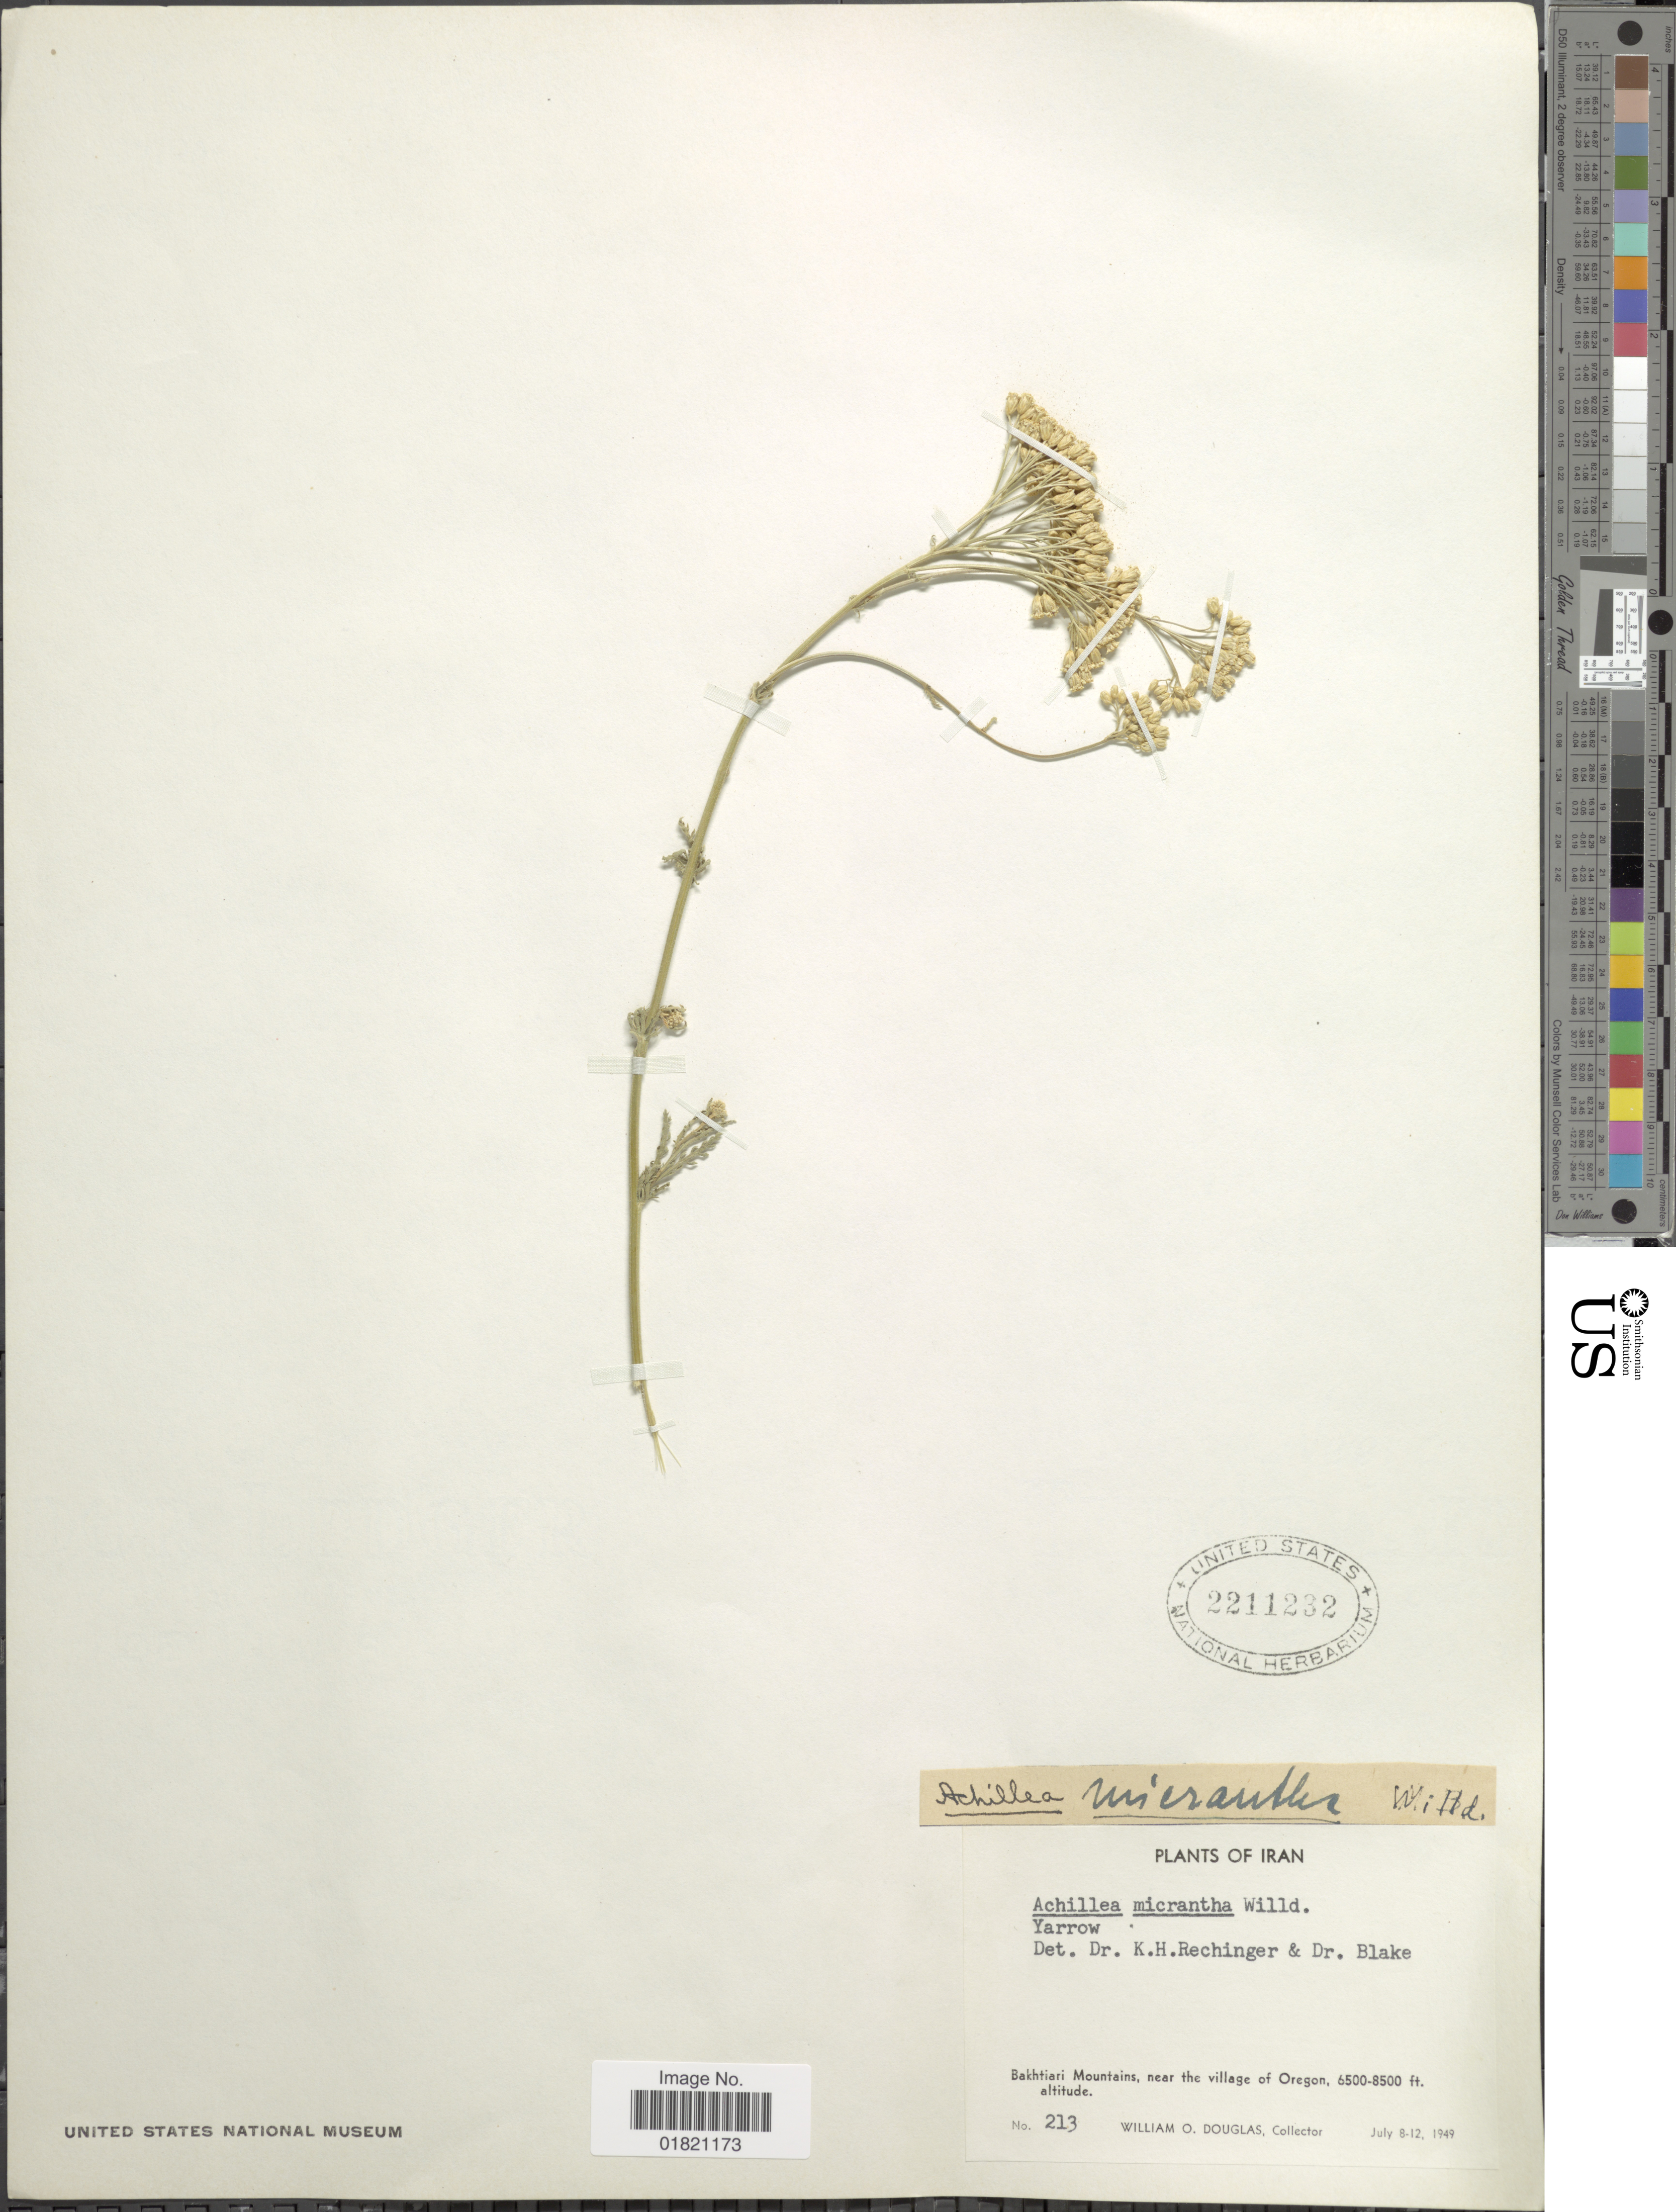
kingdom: Plantae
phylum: Tracheophyta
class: Magnoliopsida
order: Asterales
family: Asteraceae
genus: Achillea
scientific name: Achillea micrantha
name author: M. Bieb.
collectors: W. Douglas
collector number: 213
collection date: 1949-07-08/1949-07-12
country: Iran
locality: Bakhtiari Mountains, near the village of Oregon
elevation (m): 1981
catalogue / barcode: US 2211232